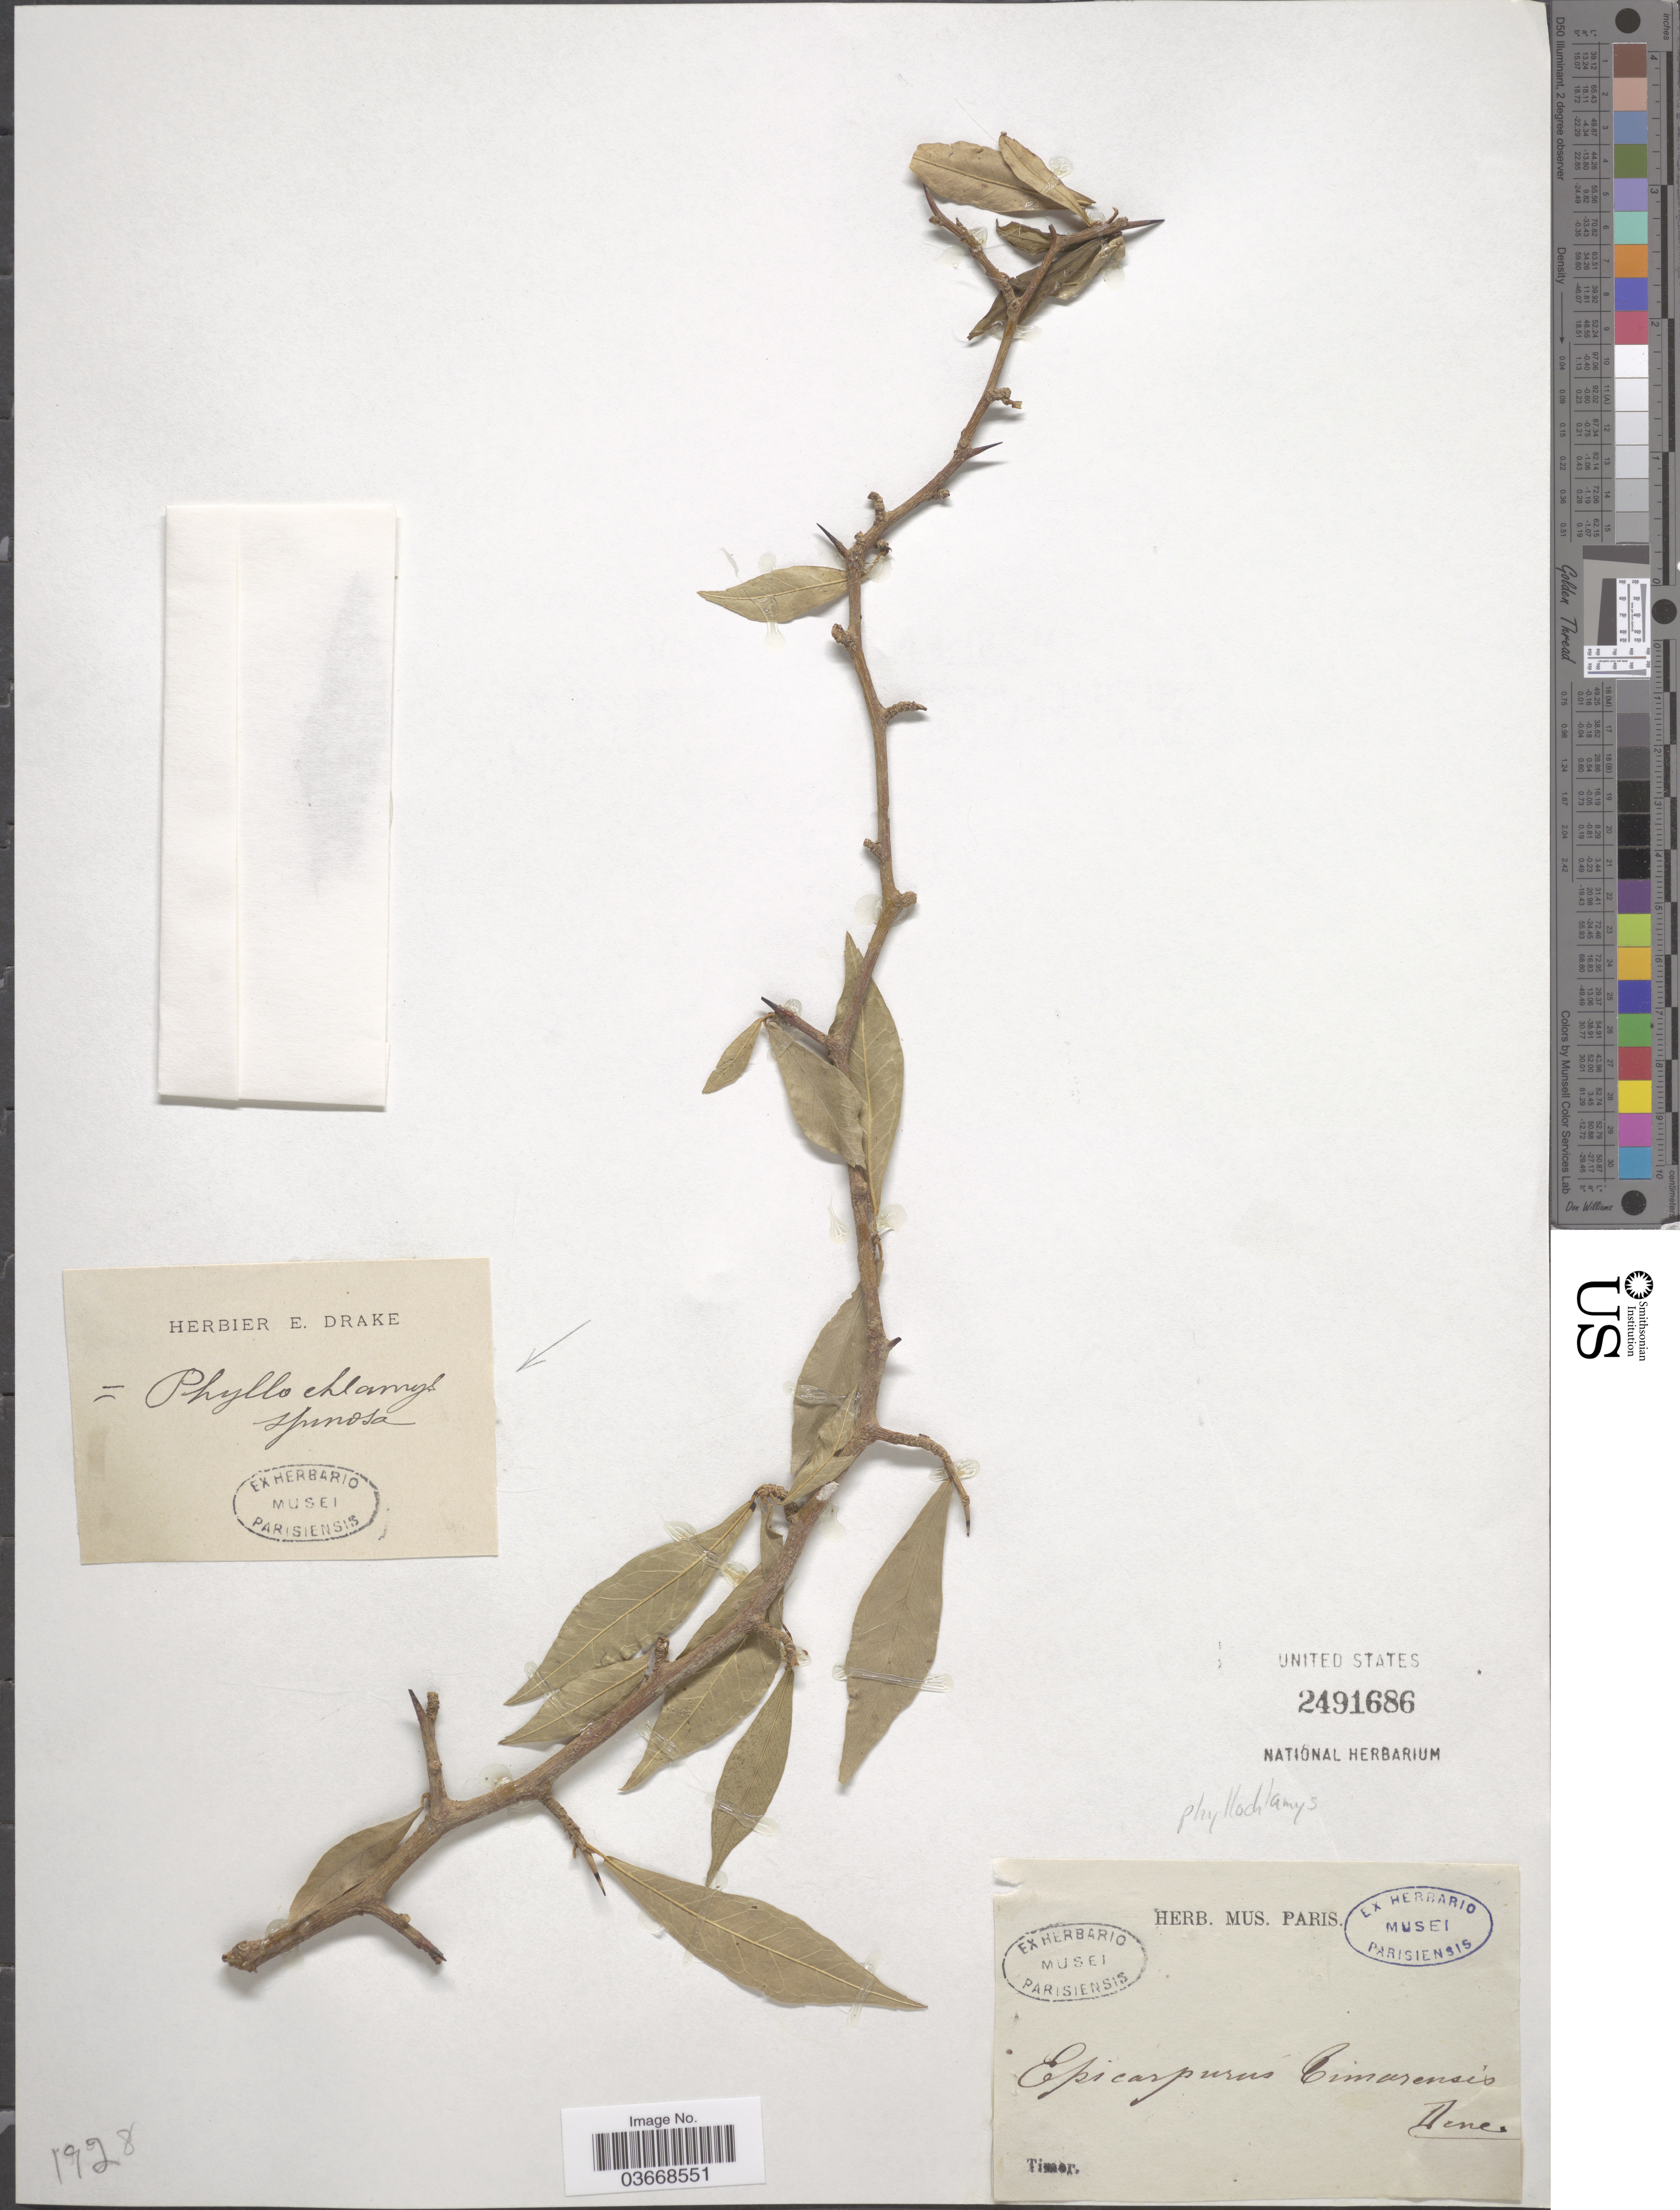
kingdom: Plantae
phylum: Tracheophyta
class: Magnoliopsida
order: Rosales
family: Moraceae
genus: Taxotrophis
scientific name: Taxotrophis taxoides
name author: (B. Heyne ex Roth) Chew ex E. M. Gardner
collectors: ex herb. E. Drake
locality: Timor.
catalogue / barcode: US 2491686